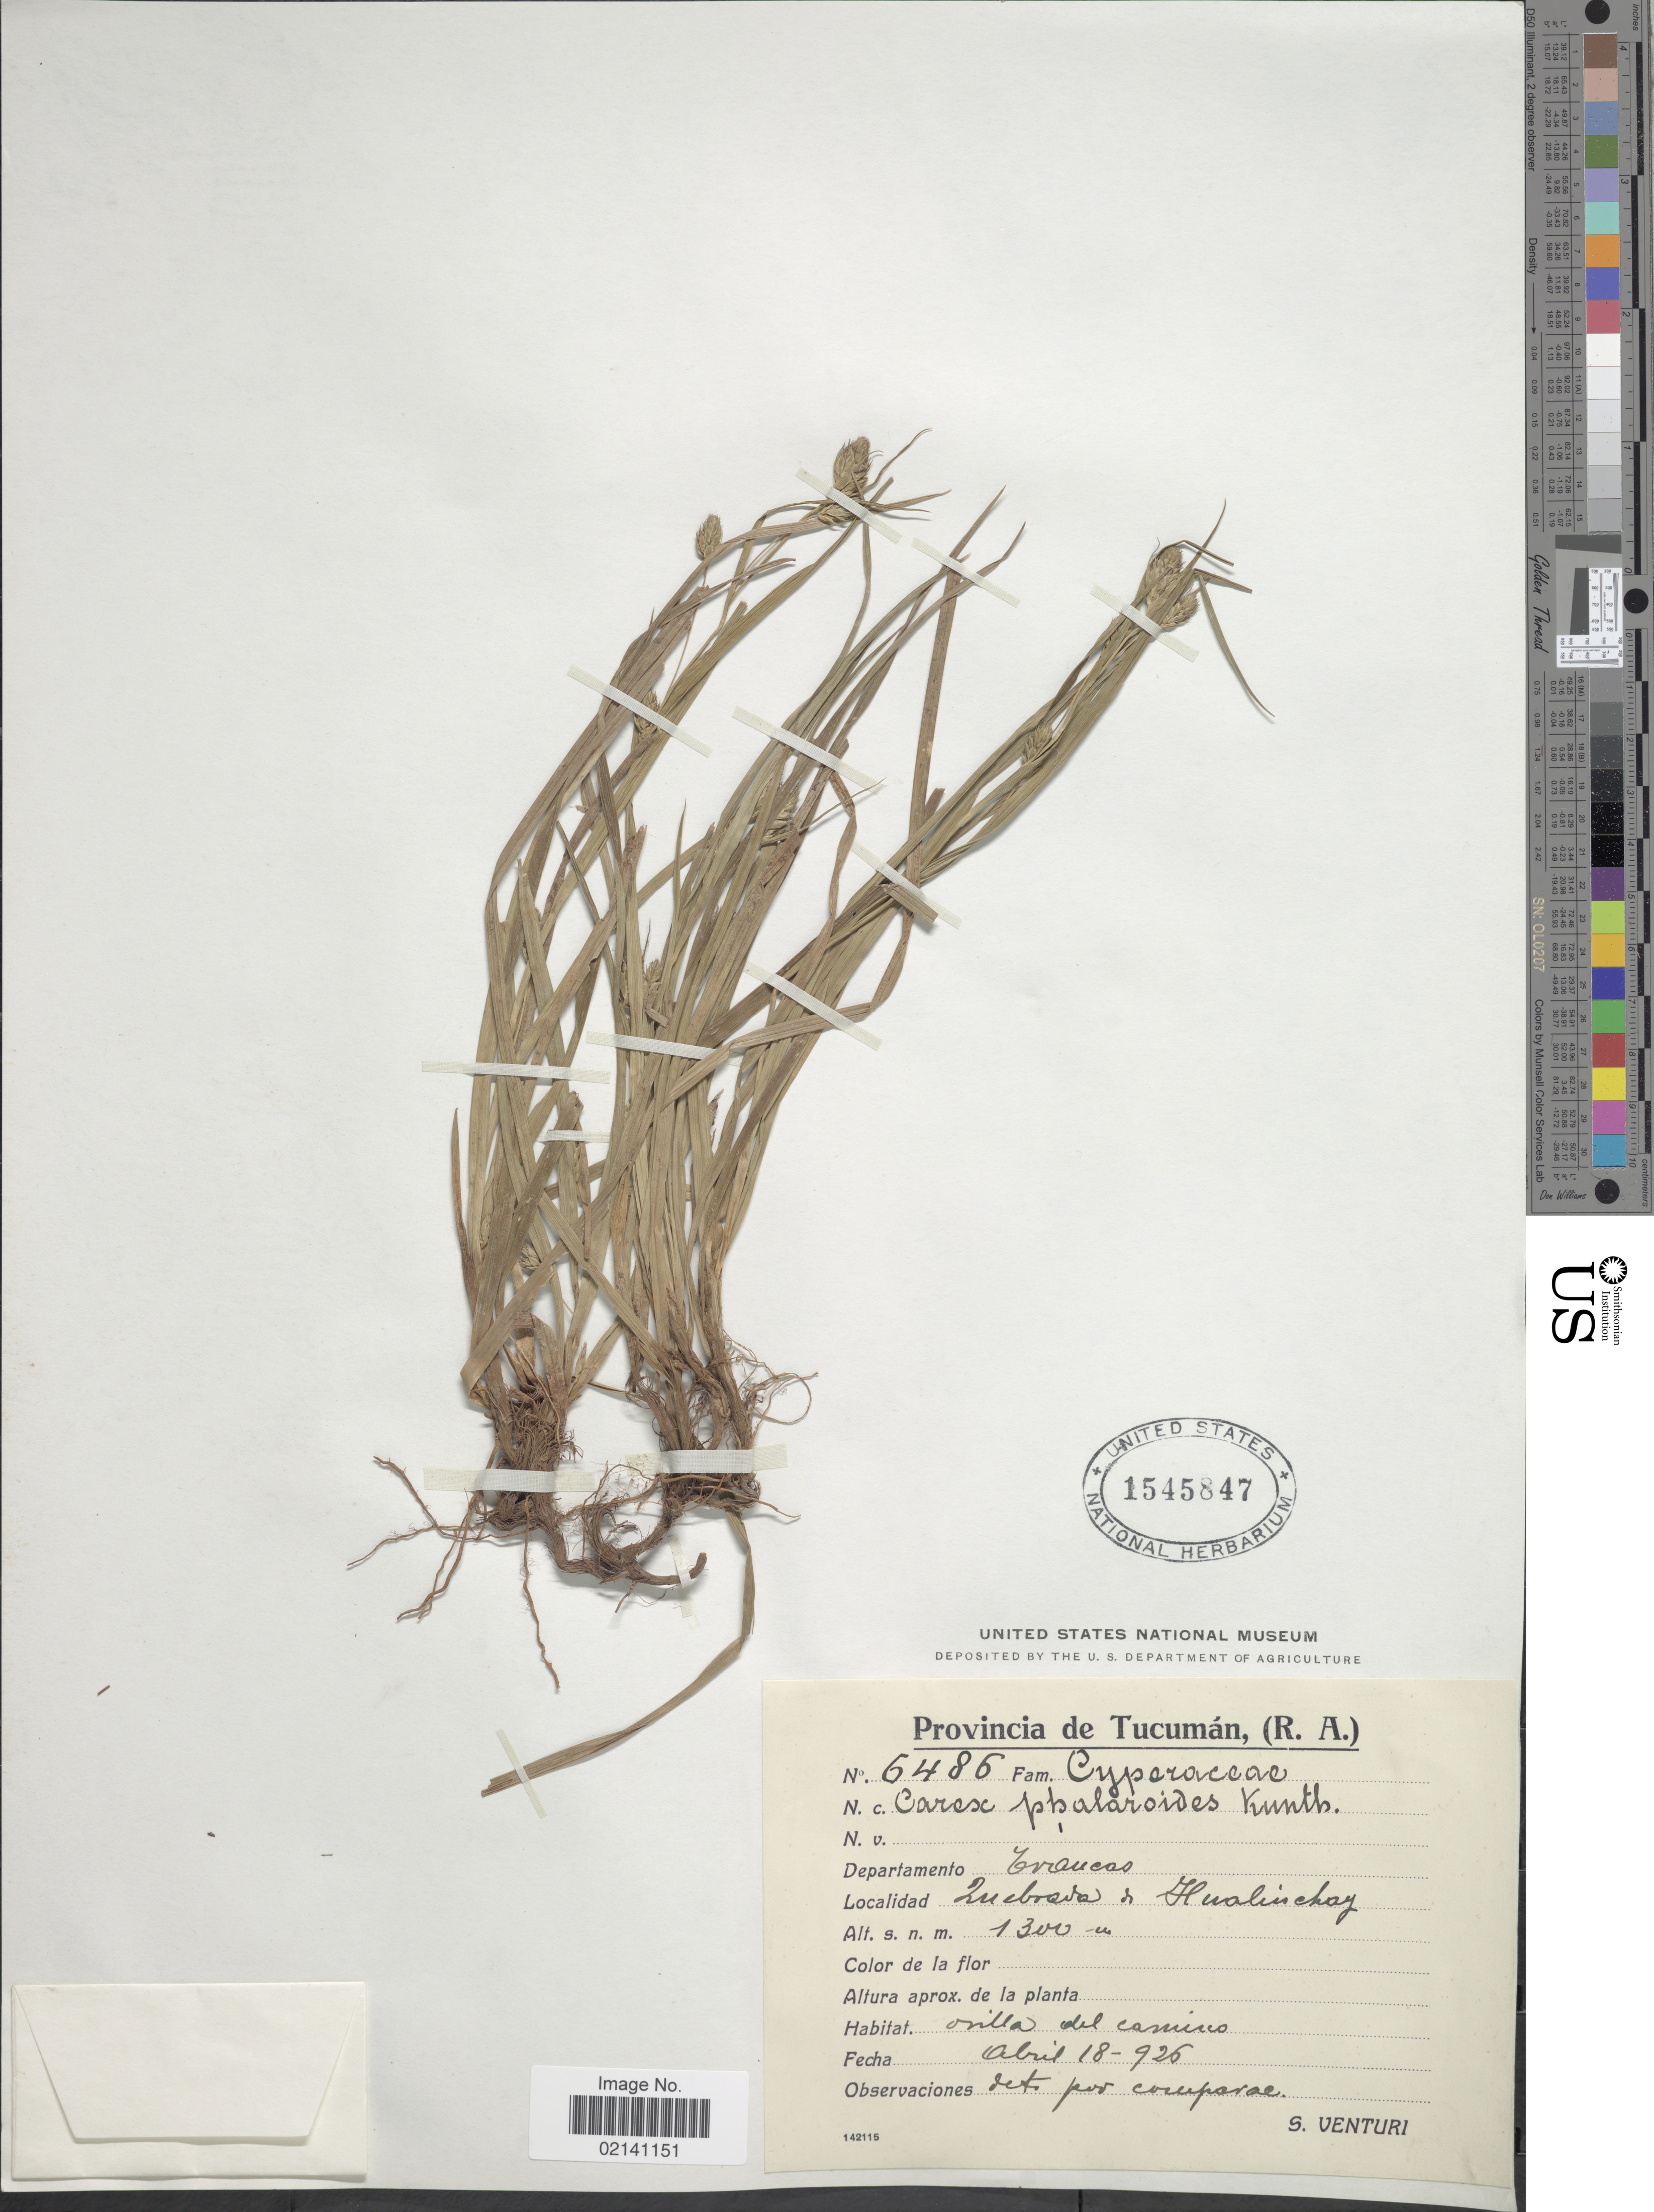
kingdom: Plantae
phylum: Tracheophyta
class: Liliopsida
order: Poales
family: Cyperaceae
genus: Carex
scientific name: Carex phalaroides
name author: Kunth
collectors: S. Venturi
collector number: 6486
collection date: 1926-04-18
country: Argentina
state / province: Tucuman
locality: Provincia de Tucuman (R.A.) Departamento Trancas, Quebrada de Hualinchay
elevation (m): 1300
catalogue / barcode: US 1545847